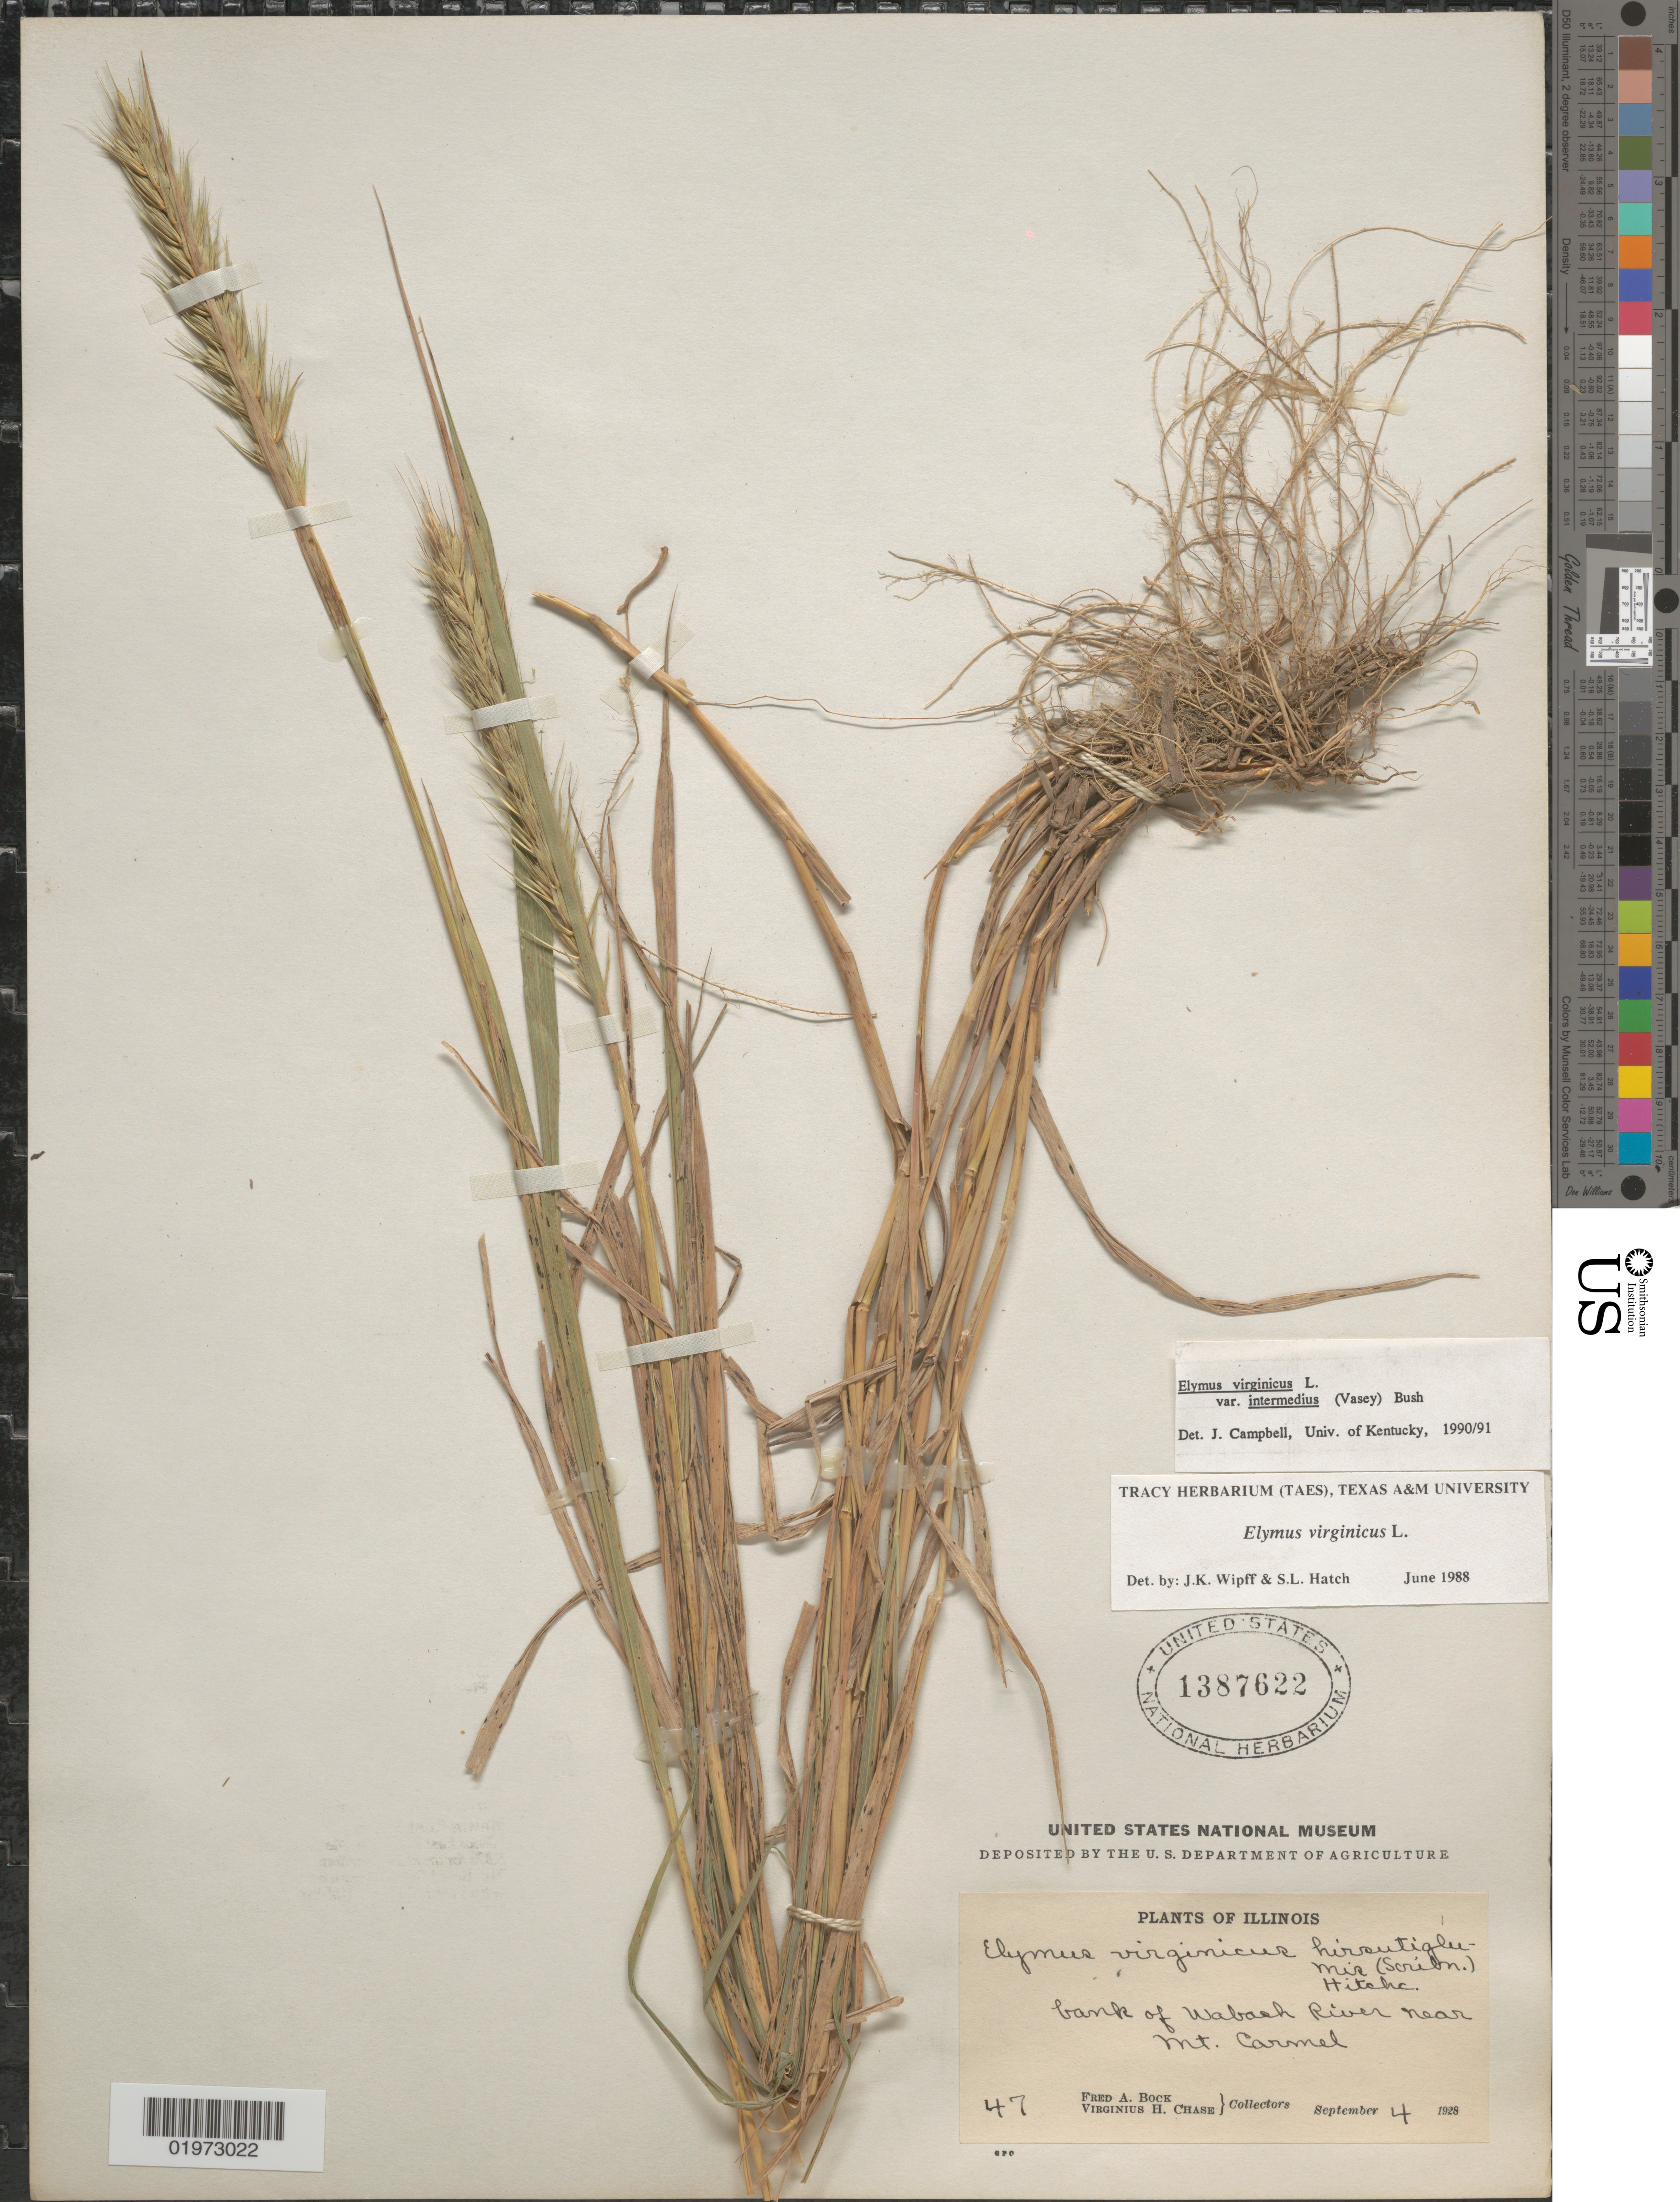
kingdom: Plantae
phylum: Tracheophyta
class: Liliopsida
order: Poales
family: Poaceae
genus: Elymus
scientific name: Elymus virginicus var. intermedius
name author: L.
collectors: F. Bock & V. H. Chase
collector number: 47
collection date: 1928-09-04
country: United States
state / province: Illinois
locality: Bank of Wabash River near Mt. Carmel.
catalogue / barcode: US 1387622